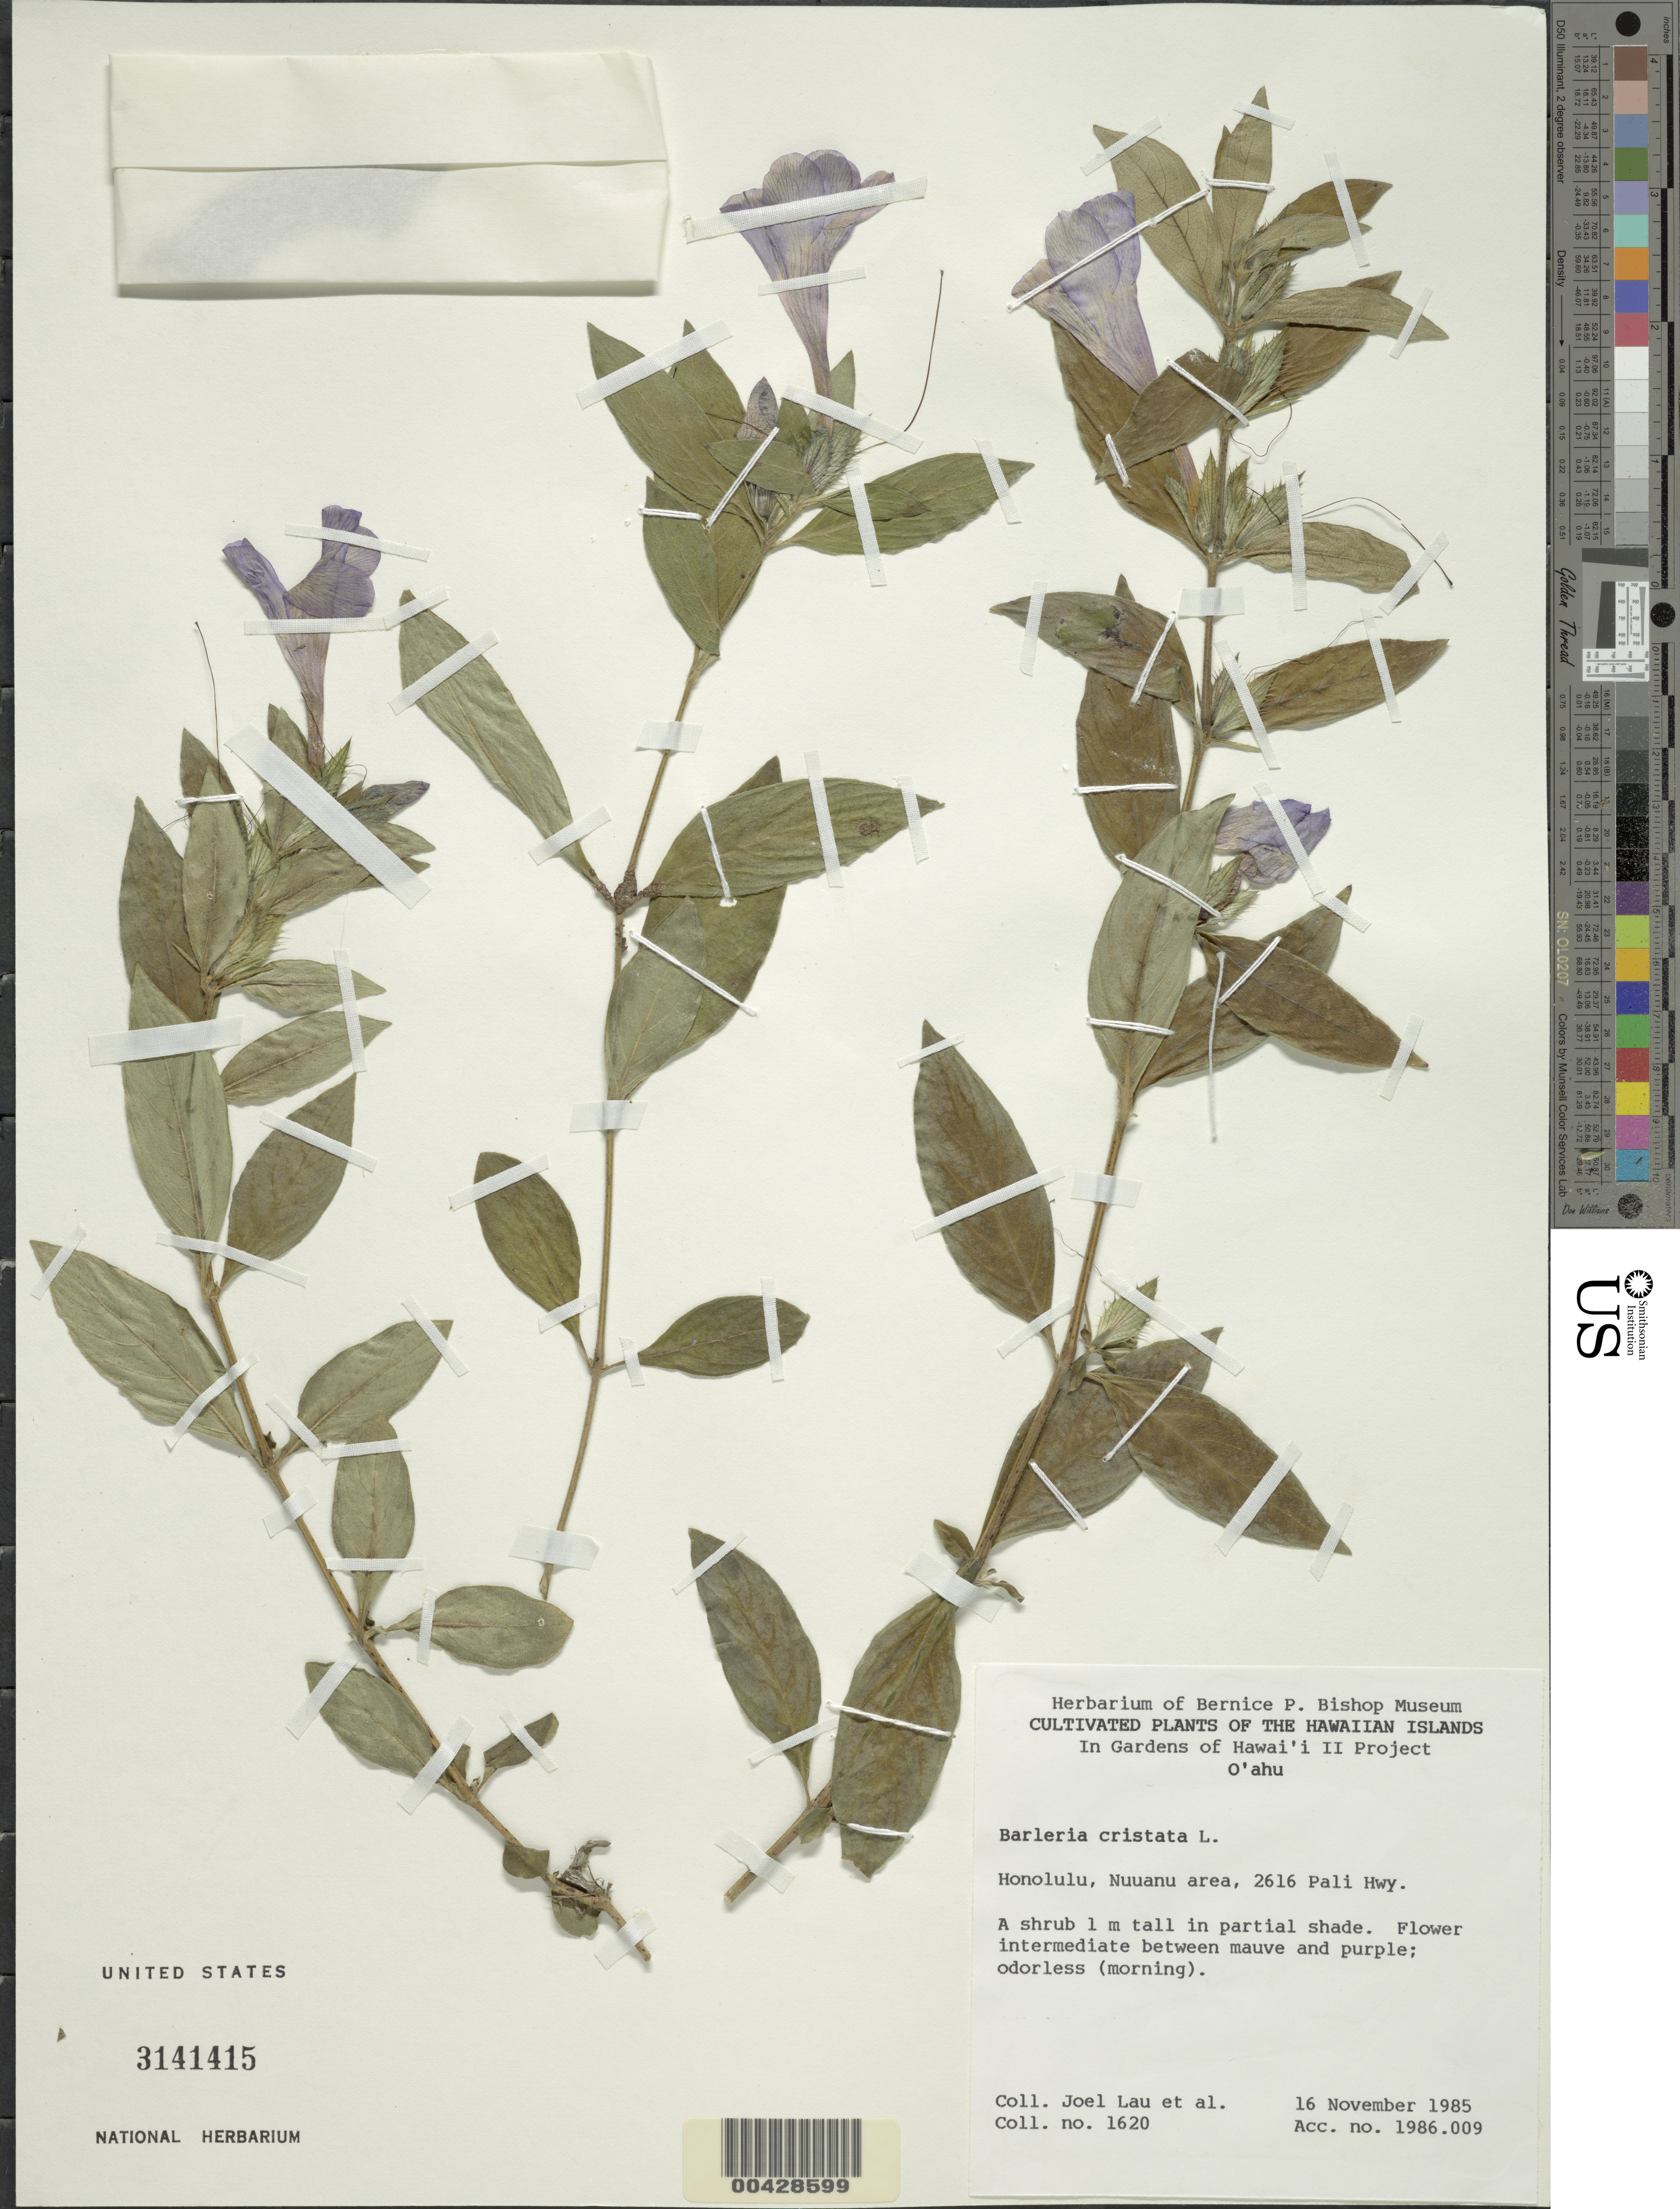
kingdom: Plantae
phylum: Tracheophyta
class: Magnoliopsida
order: Lamiales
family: Acanthaceae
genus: Barleria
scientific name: Barleria cristata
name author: L.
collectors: J. Lau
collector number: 1620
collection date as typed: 16 Nov 1985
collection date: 1985-11-16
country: United States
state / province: Hawaii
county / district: Honolulu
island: Oahu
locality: Honolulu, Nuuanu are, 2616 Pali Hwy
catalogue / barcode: US 3141415